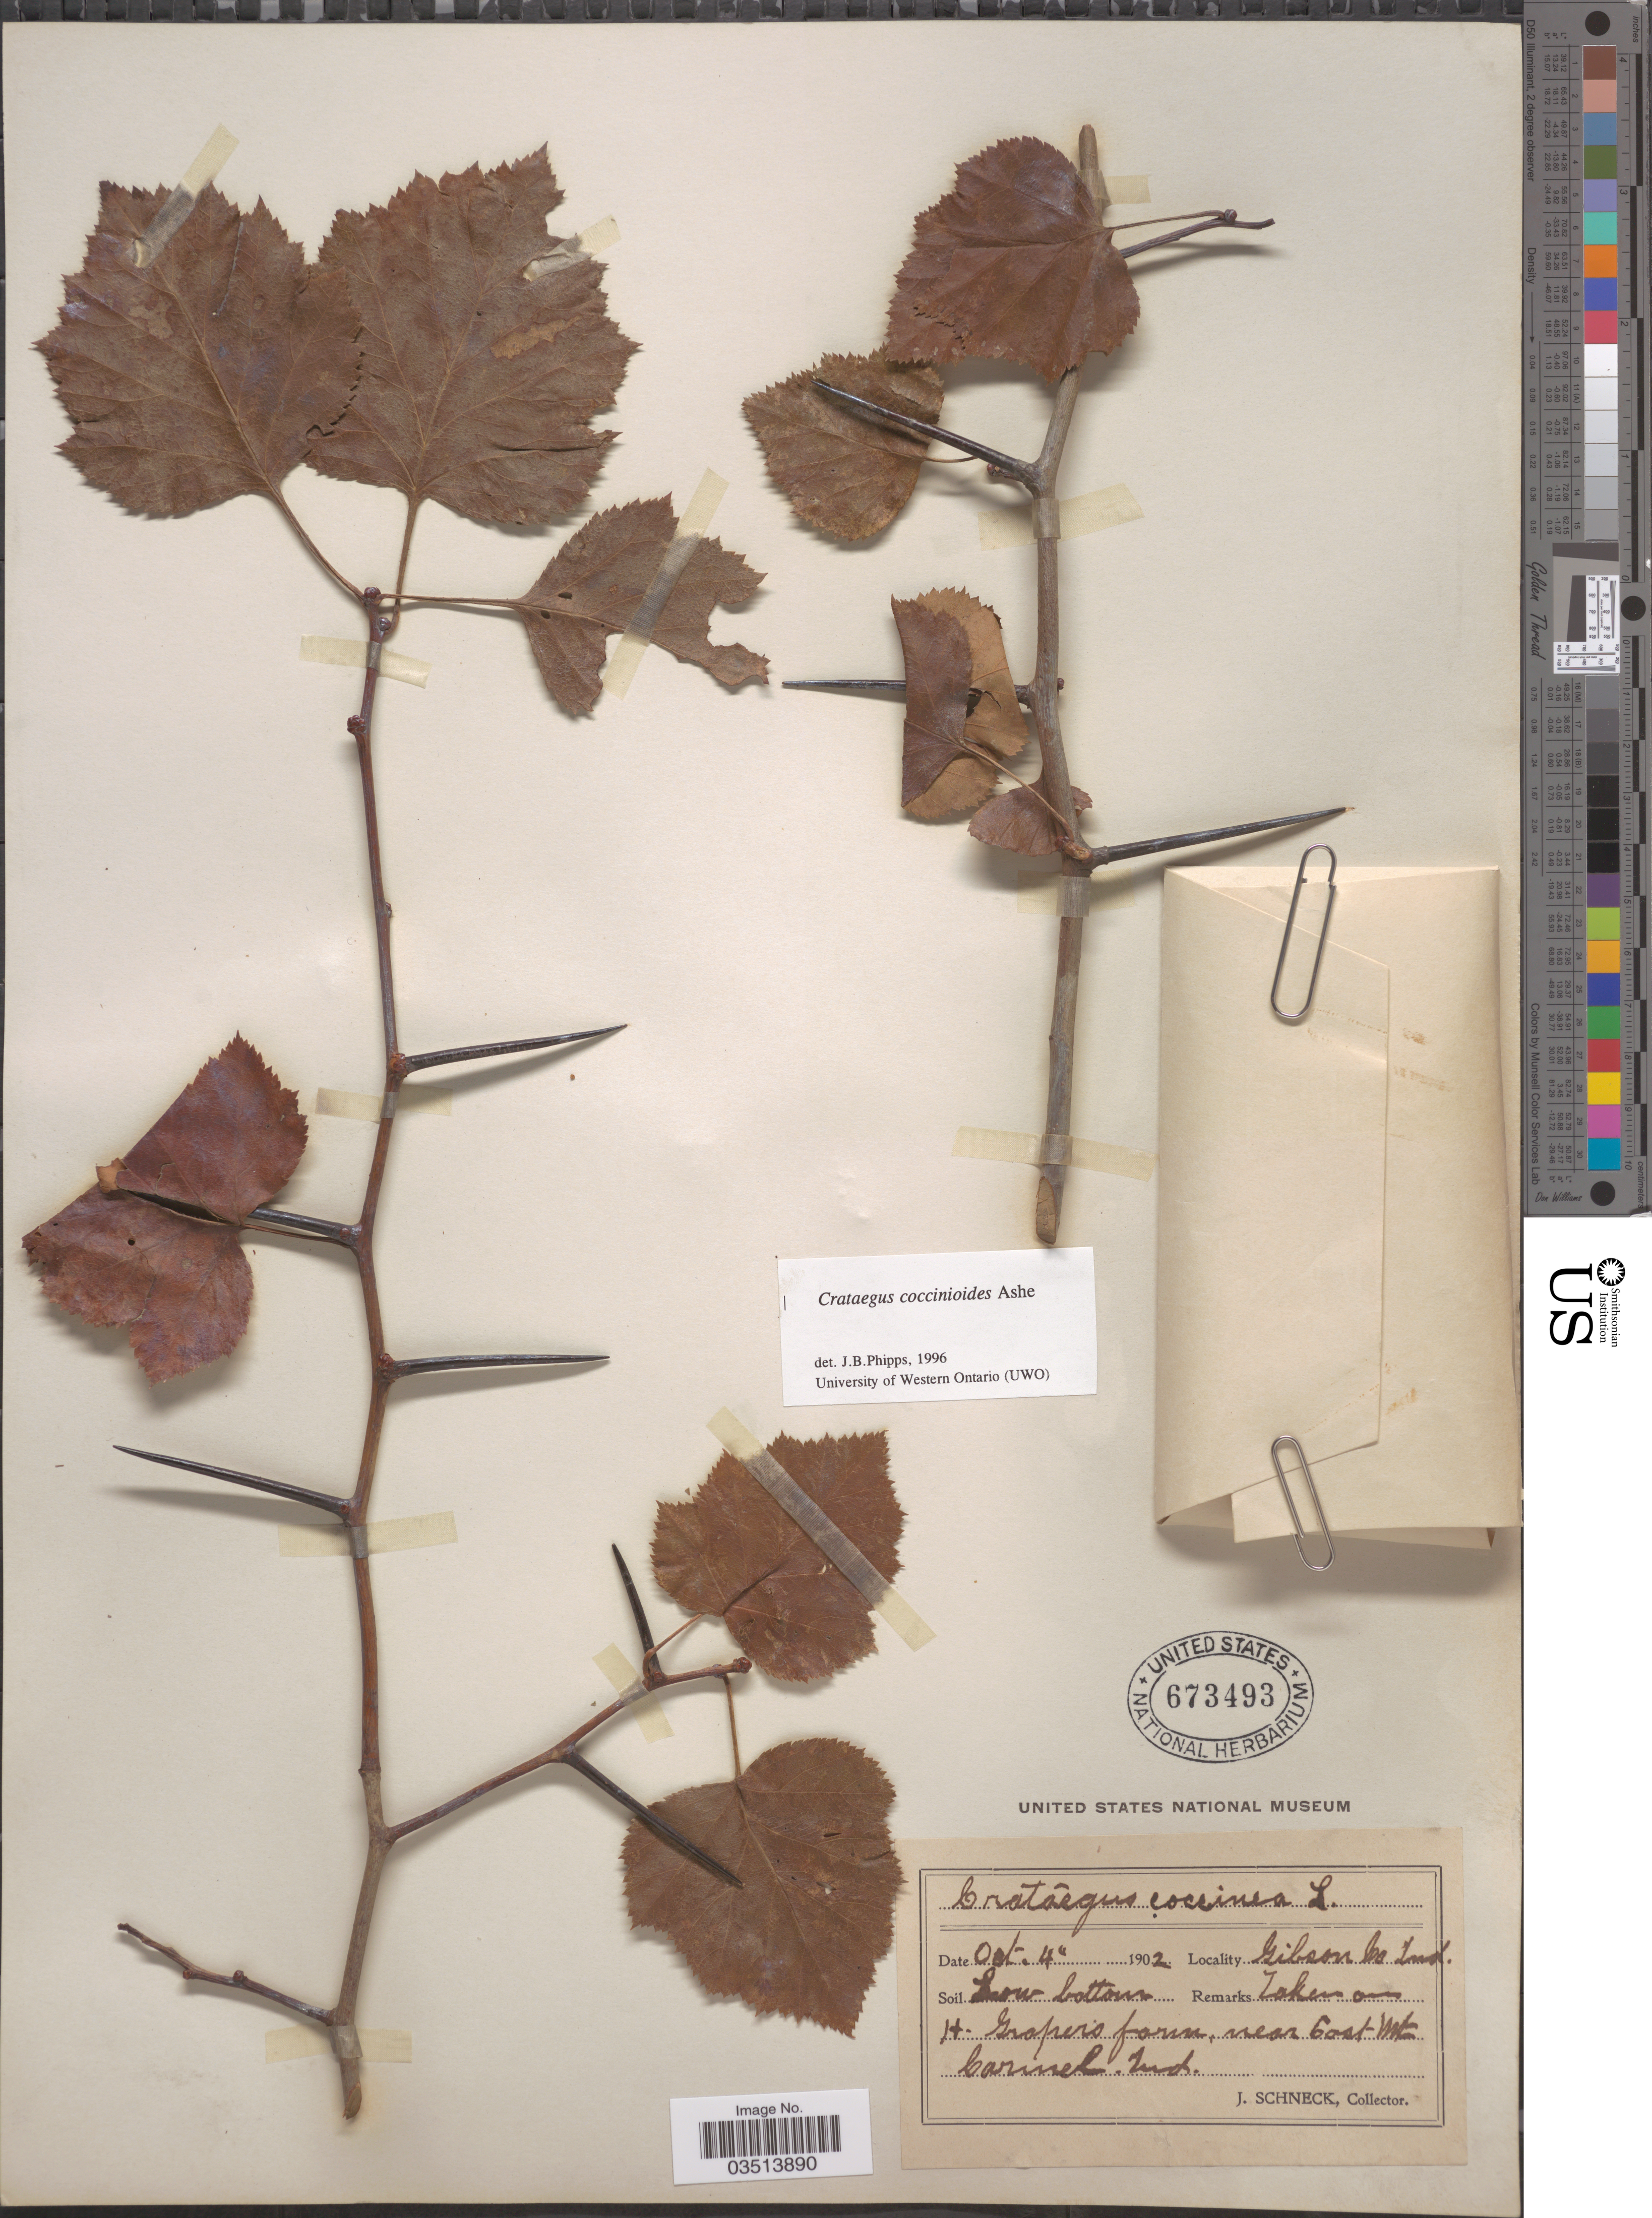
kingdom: Plantae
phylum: Tracheophyta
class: Magnoliopsida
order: Rosales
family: Rosaceae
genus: Crataegus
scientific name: Crataegus coccinioides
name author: Ashe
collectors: J. Schneck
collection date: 1902-10-04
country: United States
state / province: Indiana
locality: Gibson Co. Near East Mt. Carmel.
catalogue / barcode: US 673493